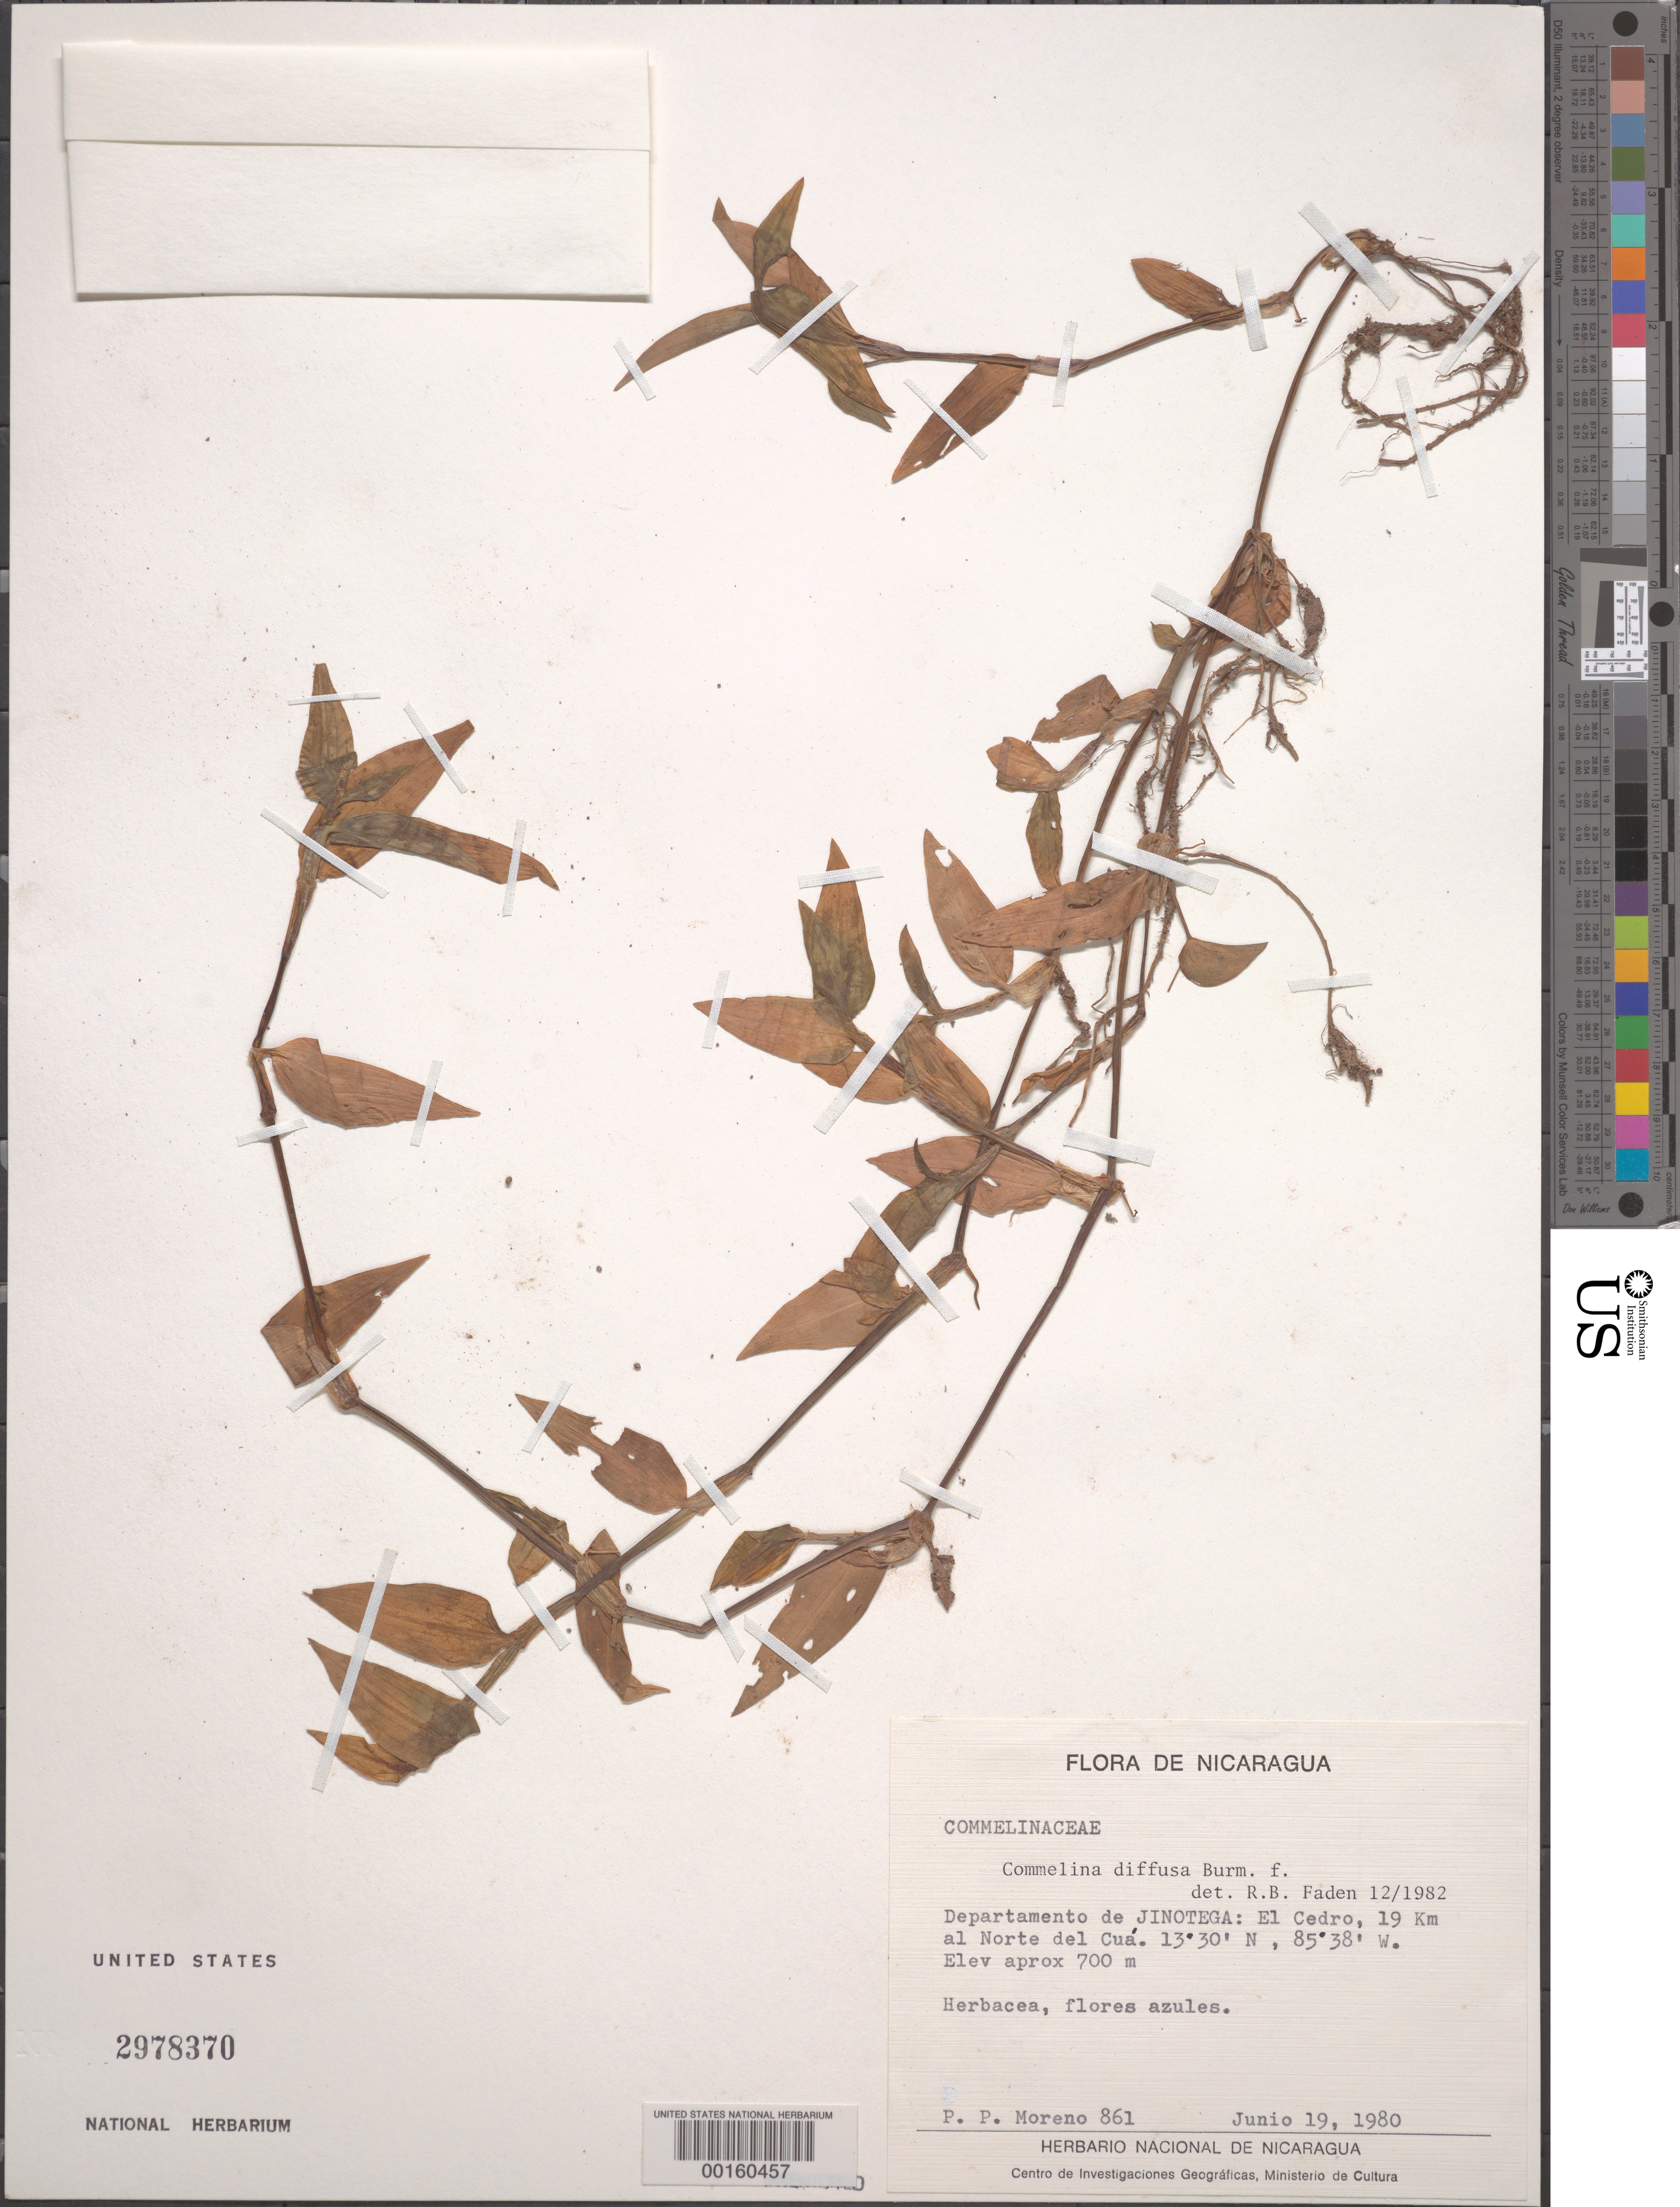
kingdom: Plantae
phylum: Tracheophyta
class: Liliopsida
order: Commelinales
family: Commelinaceae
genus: Commelina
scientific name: Commelina diffusa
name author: Burm. f.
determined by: Faden, Robert B., (US), Smithsonian Institution - National Museum of Natural History (UNITED STATES)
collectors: P. Moreno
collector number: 861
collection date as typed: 19 Jun 1980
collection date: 1980-06-19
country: Nicaragua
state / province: Jinotega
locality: El cedro, n of cua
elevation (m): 700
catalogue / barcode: US 2978370